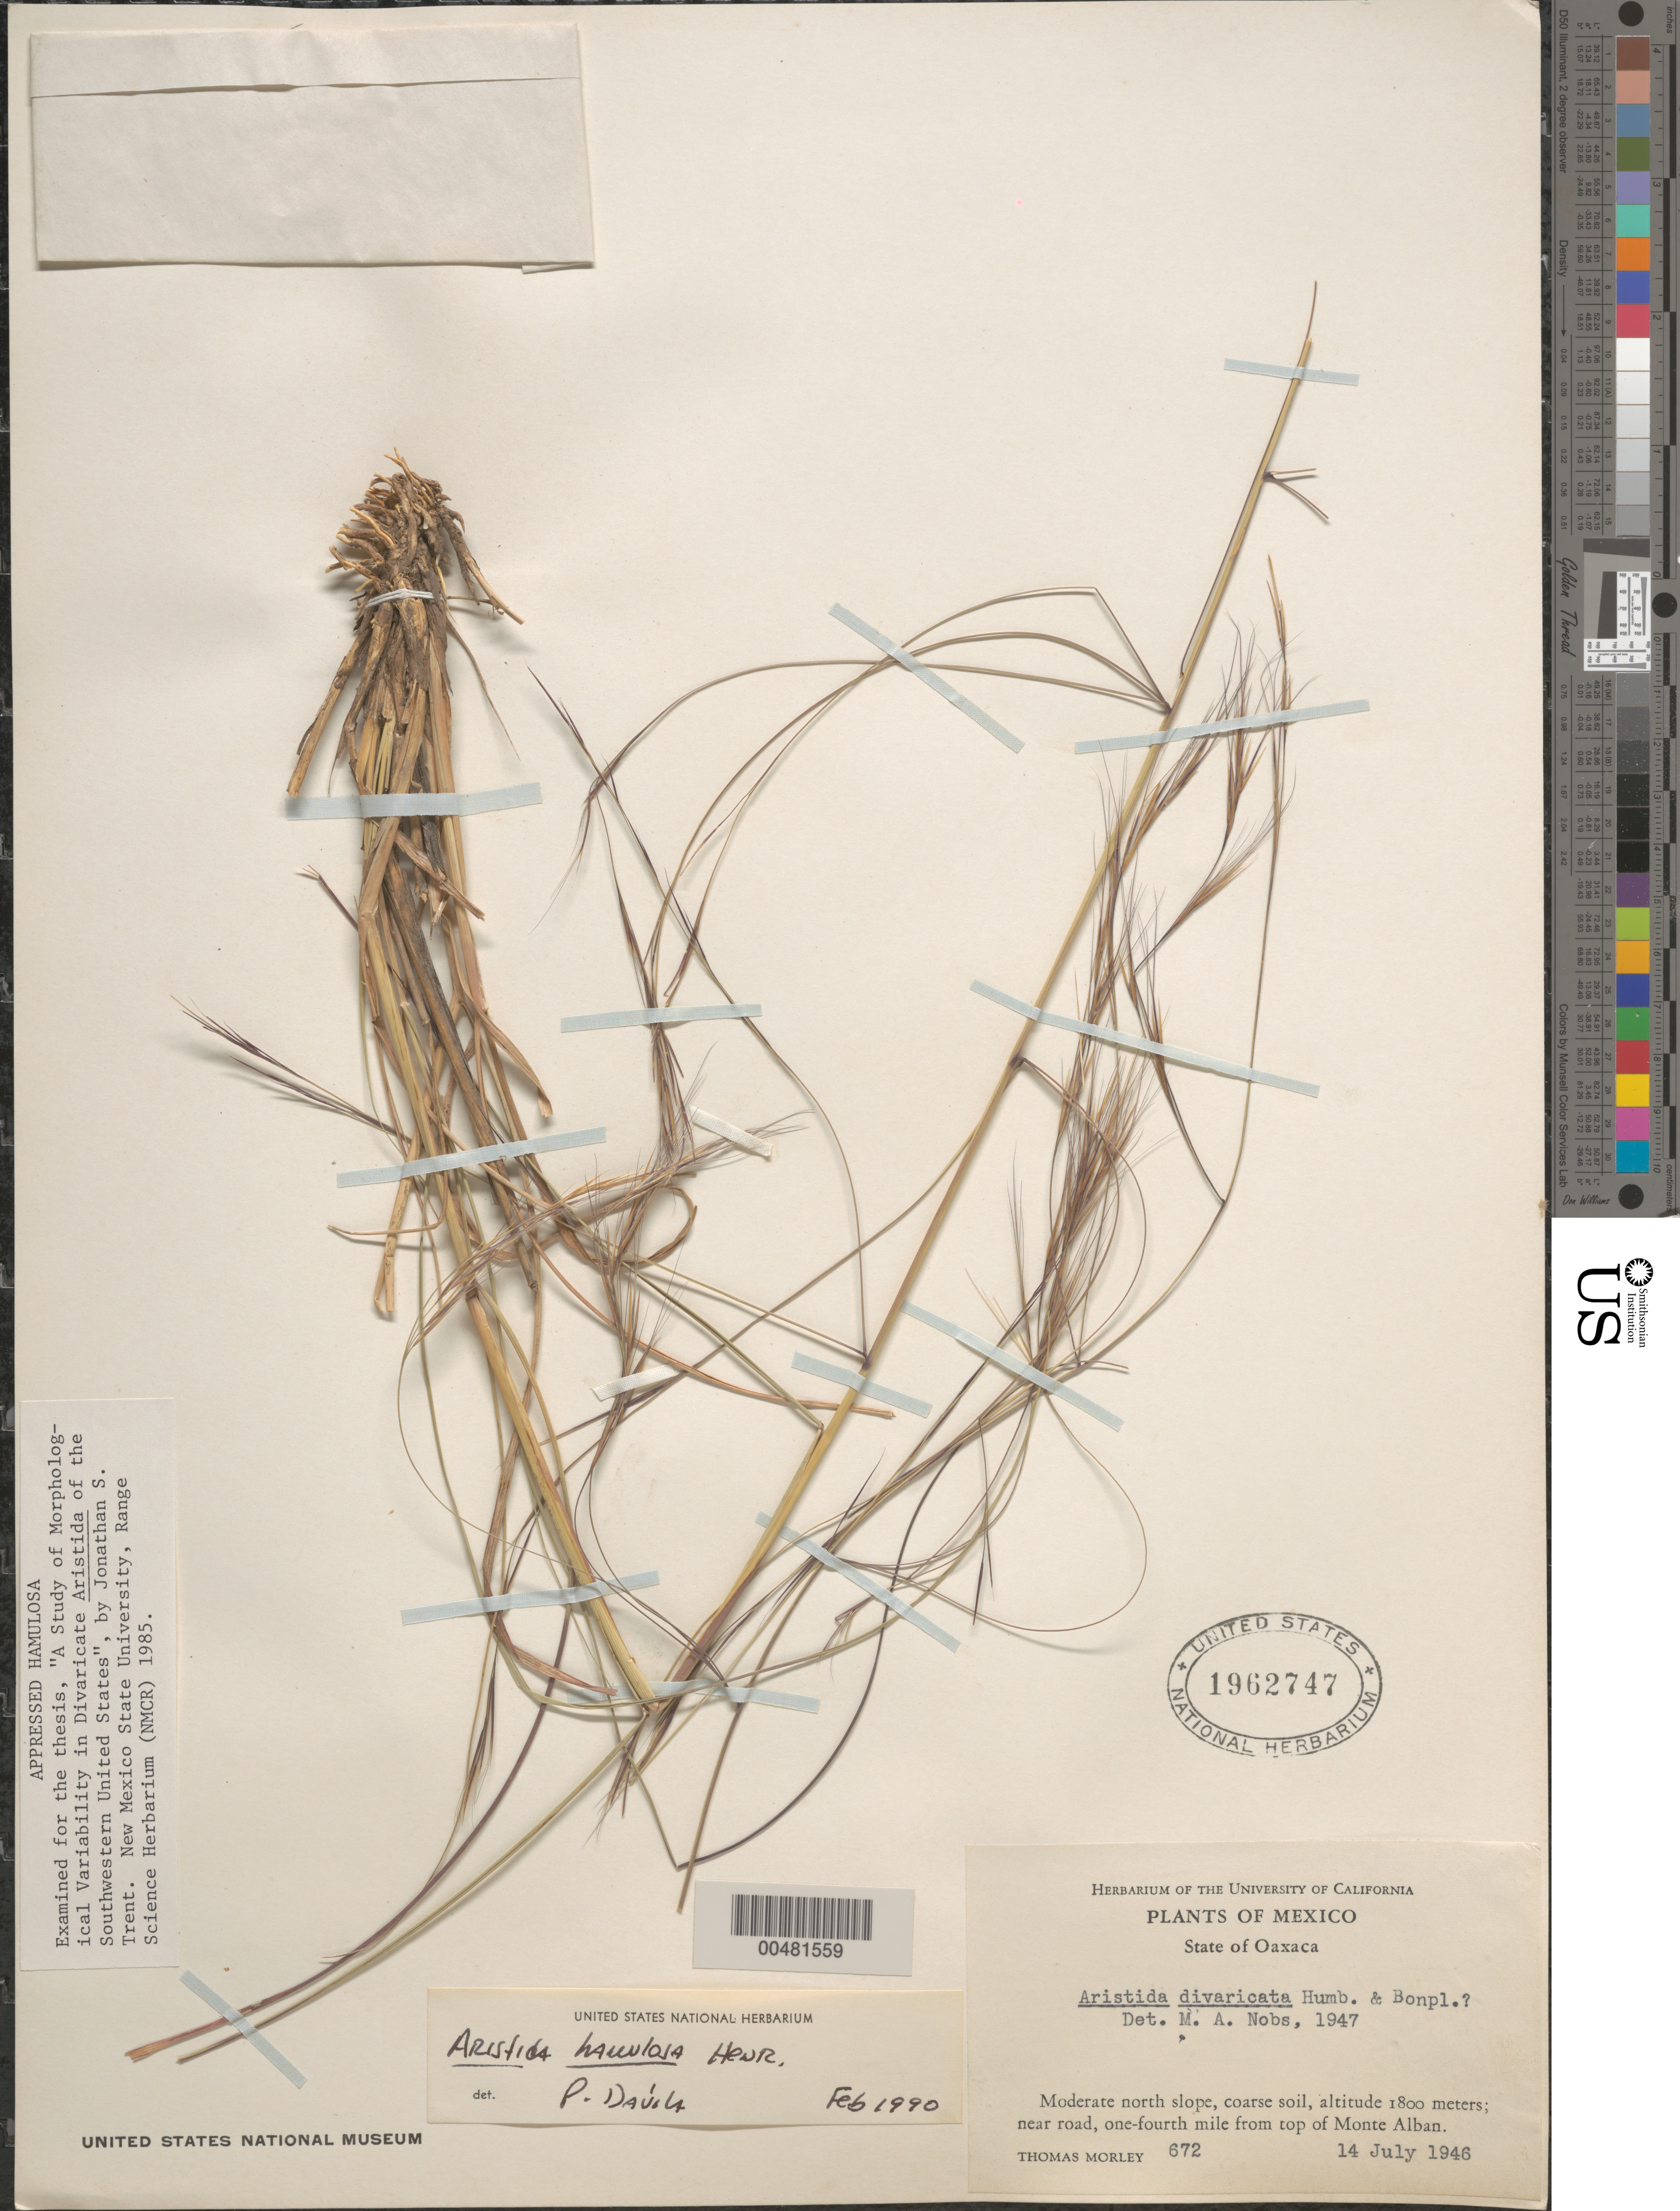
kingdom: Plantae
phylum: Tracheophyta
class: Liliopsida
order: Poales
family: Poaceae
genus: Aristida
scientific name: Aristida hamulosa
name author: Henr.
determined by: Dávila, P. D.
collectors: T. Morley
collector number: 672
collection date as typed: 14 Jul 1946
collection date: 1946-07-14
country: Mexico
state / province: Oaxaca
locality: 0.25 mi from top of Monte Alban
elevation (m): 1800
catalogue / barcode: US 1962747